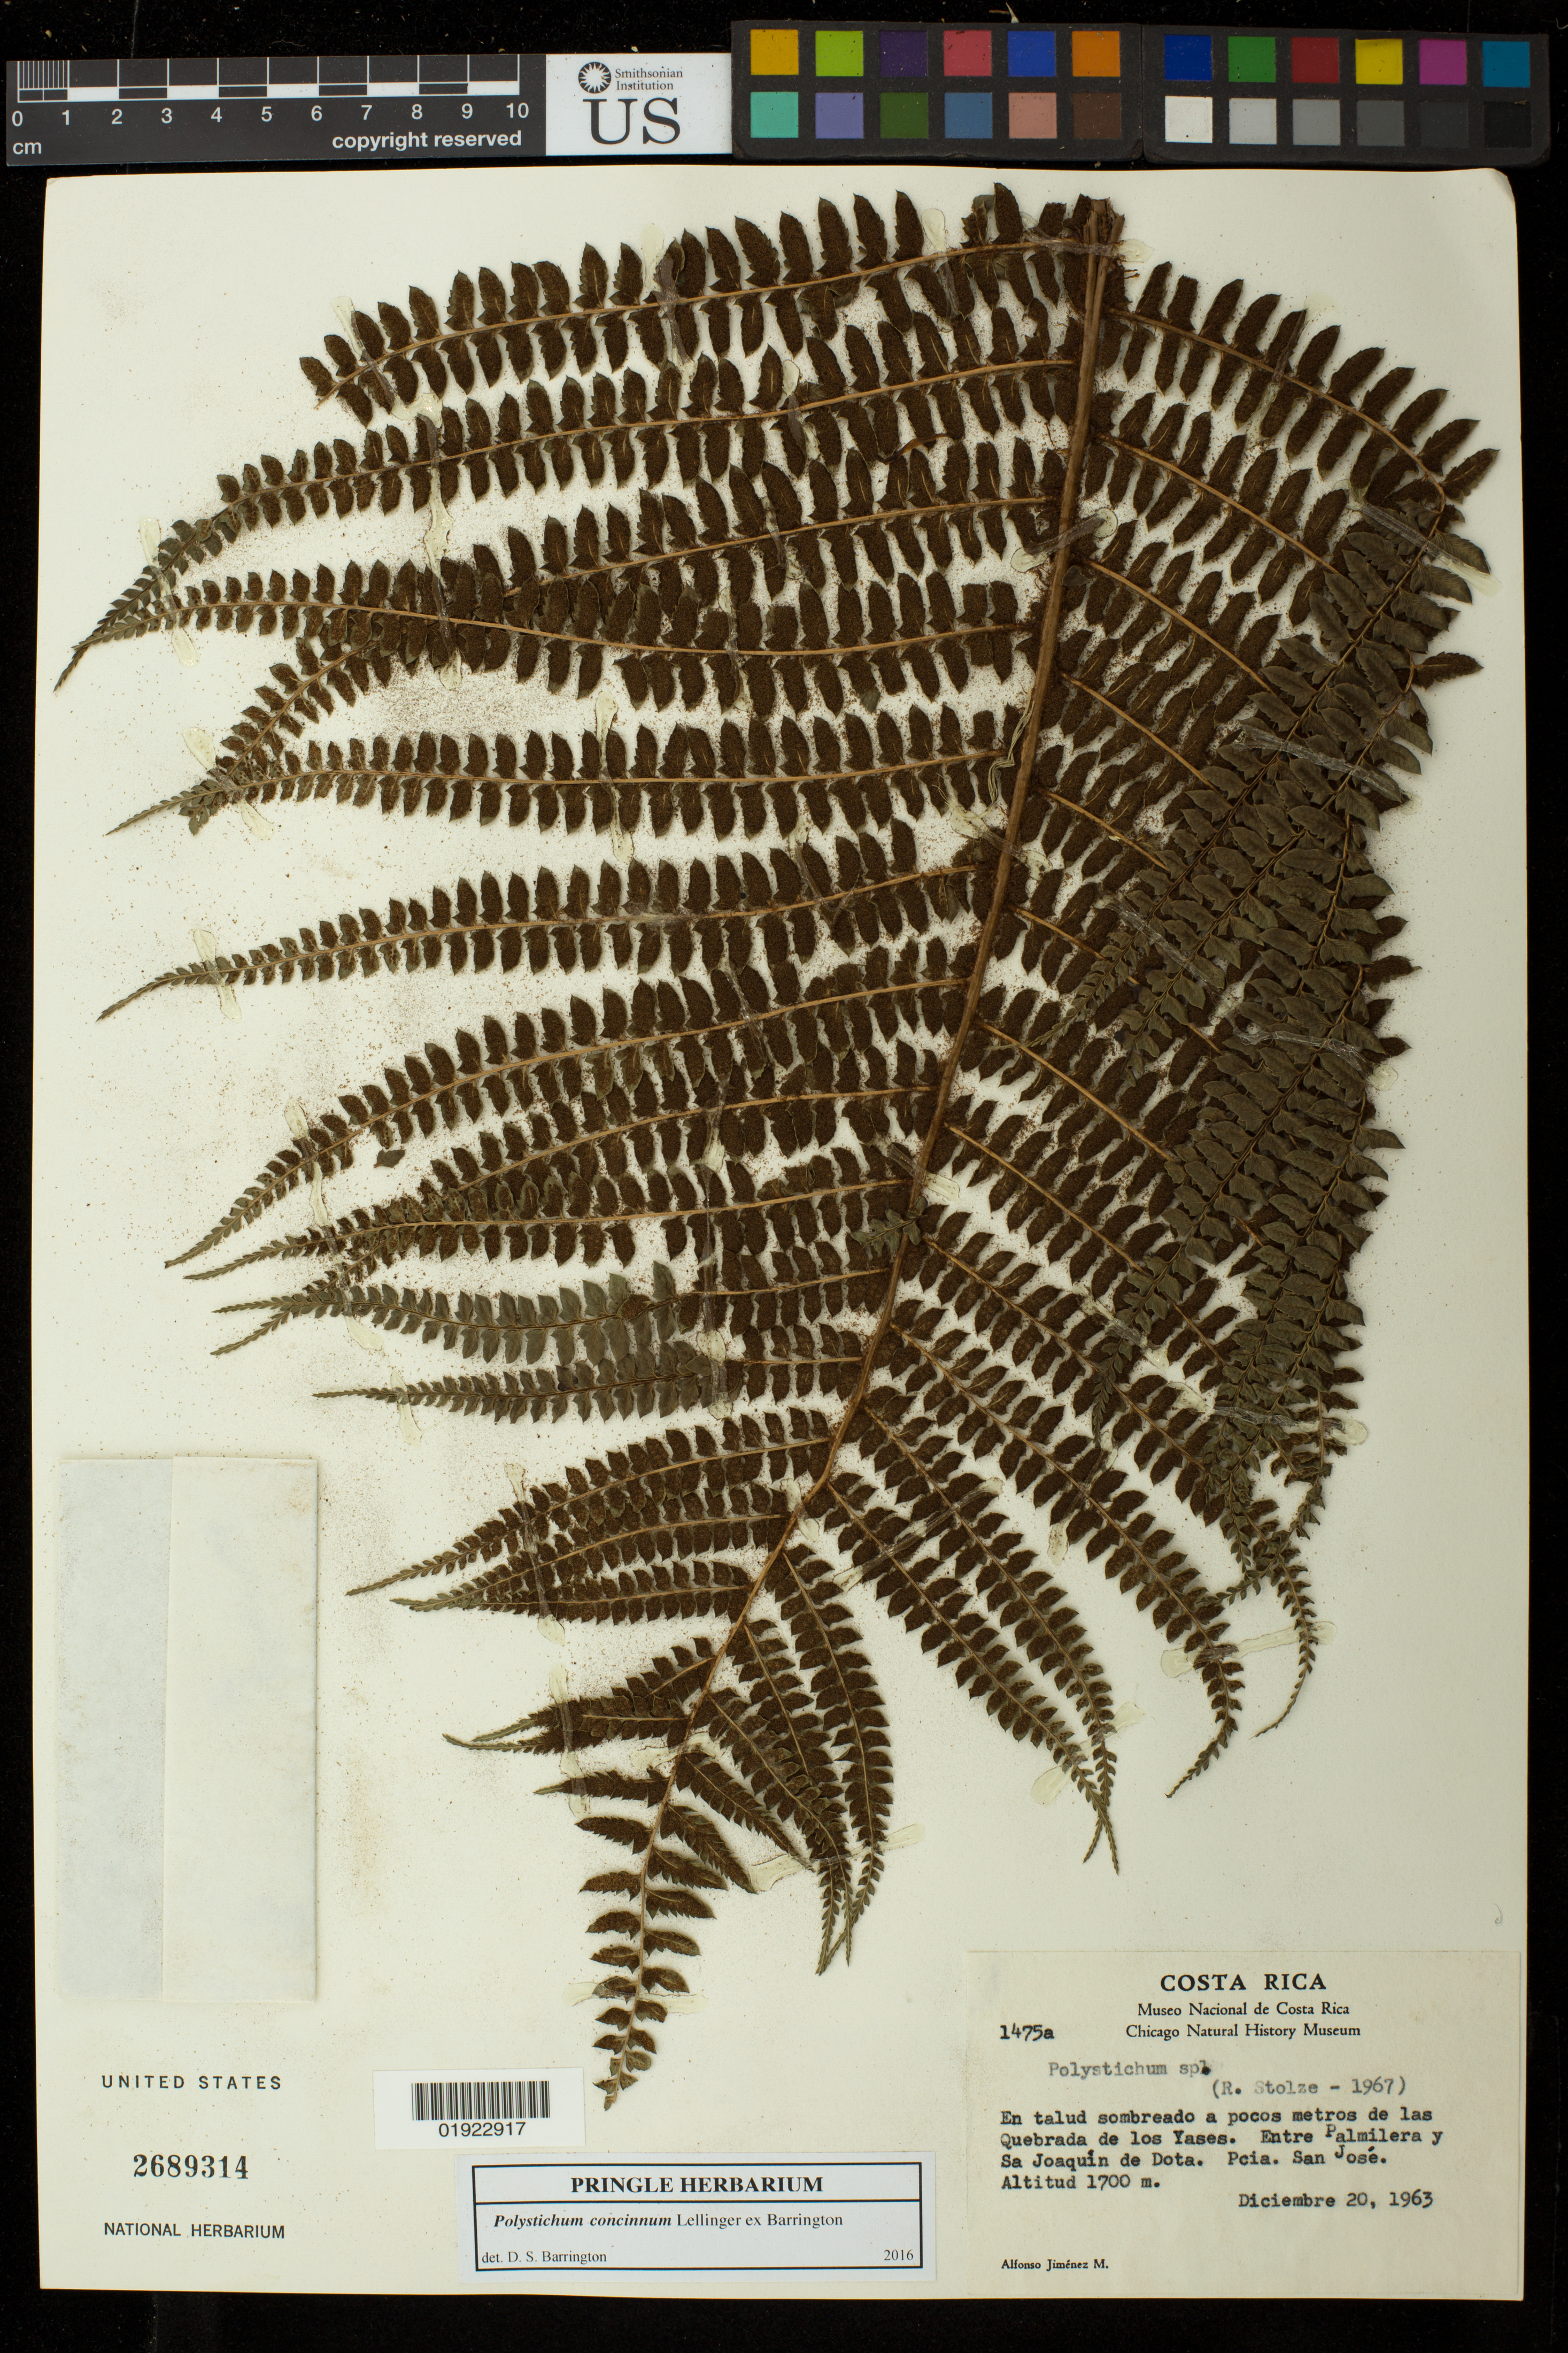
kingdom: Plantae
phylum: Tracheophyta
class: Polypodiopsida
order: Polypodiales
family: Dryopteridaceae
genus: Polystichum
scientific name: Polystichum concinnum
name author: Lellinger ex Barrington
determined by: Barrington, D. S., Curator (VT), University of Vermont (UNITED STATES)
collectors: A. Jimenez M.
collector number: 1475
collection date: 1963-12-20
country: Costa Rica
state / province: San José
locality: En talud sombreado a pocos metros de las Quebrada de los Yases. Entre Palmilera y Sa Joaquin de Dota.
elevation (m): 1700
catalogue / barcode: US 2689314